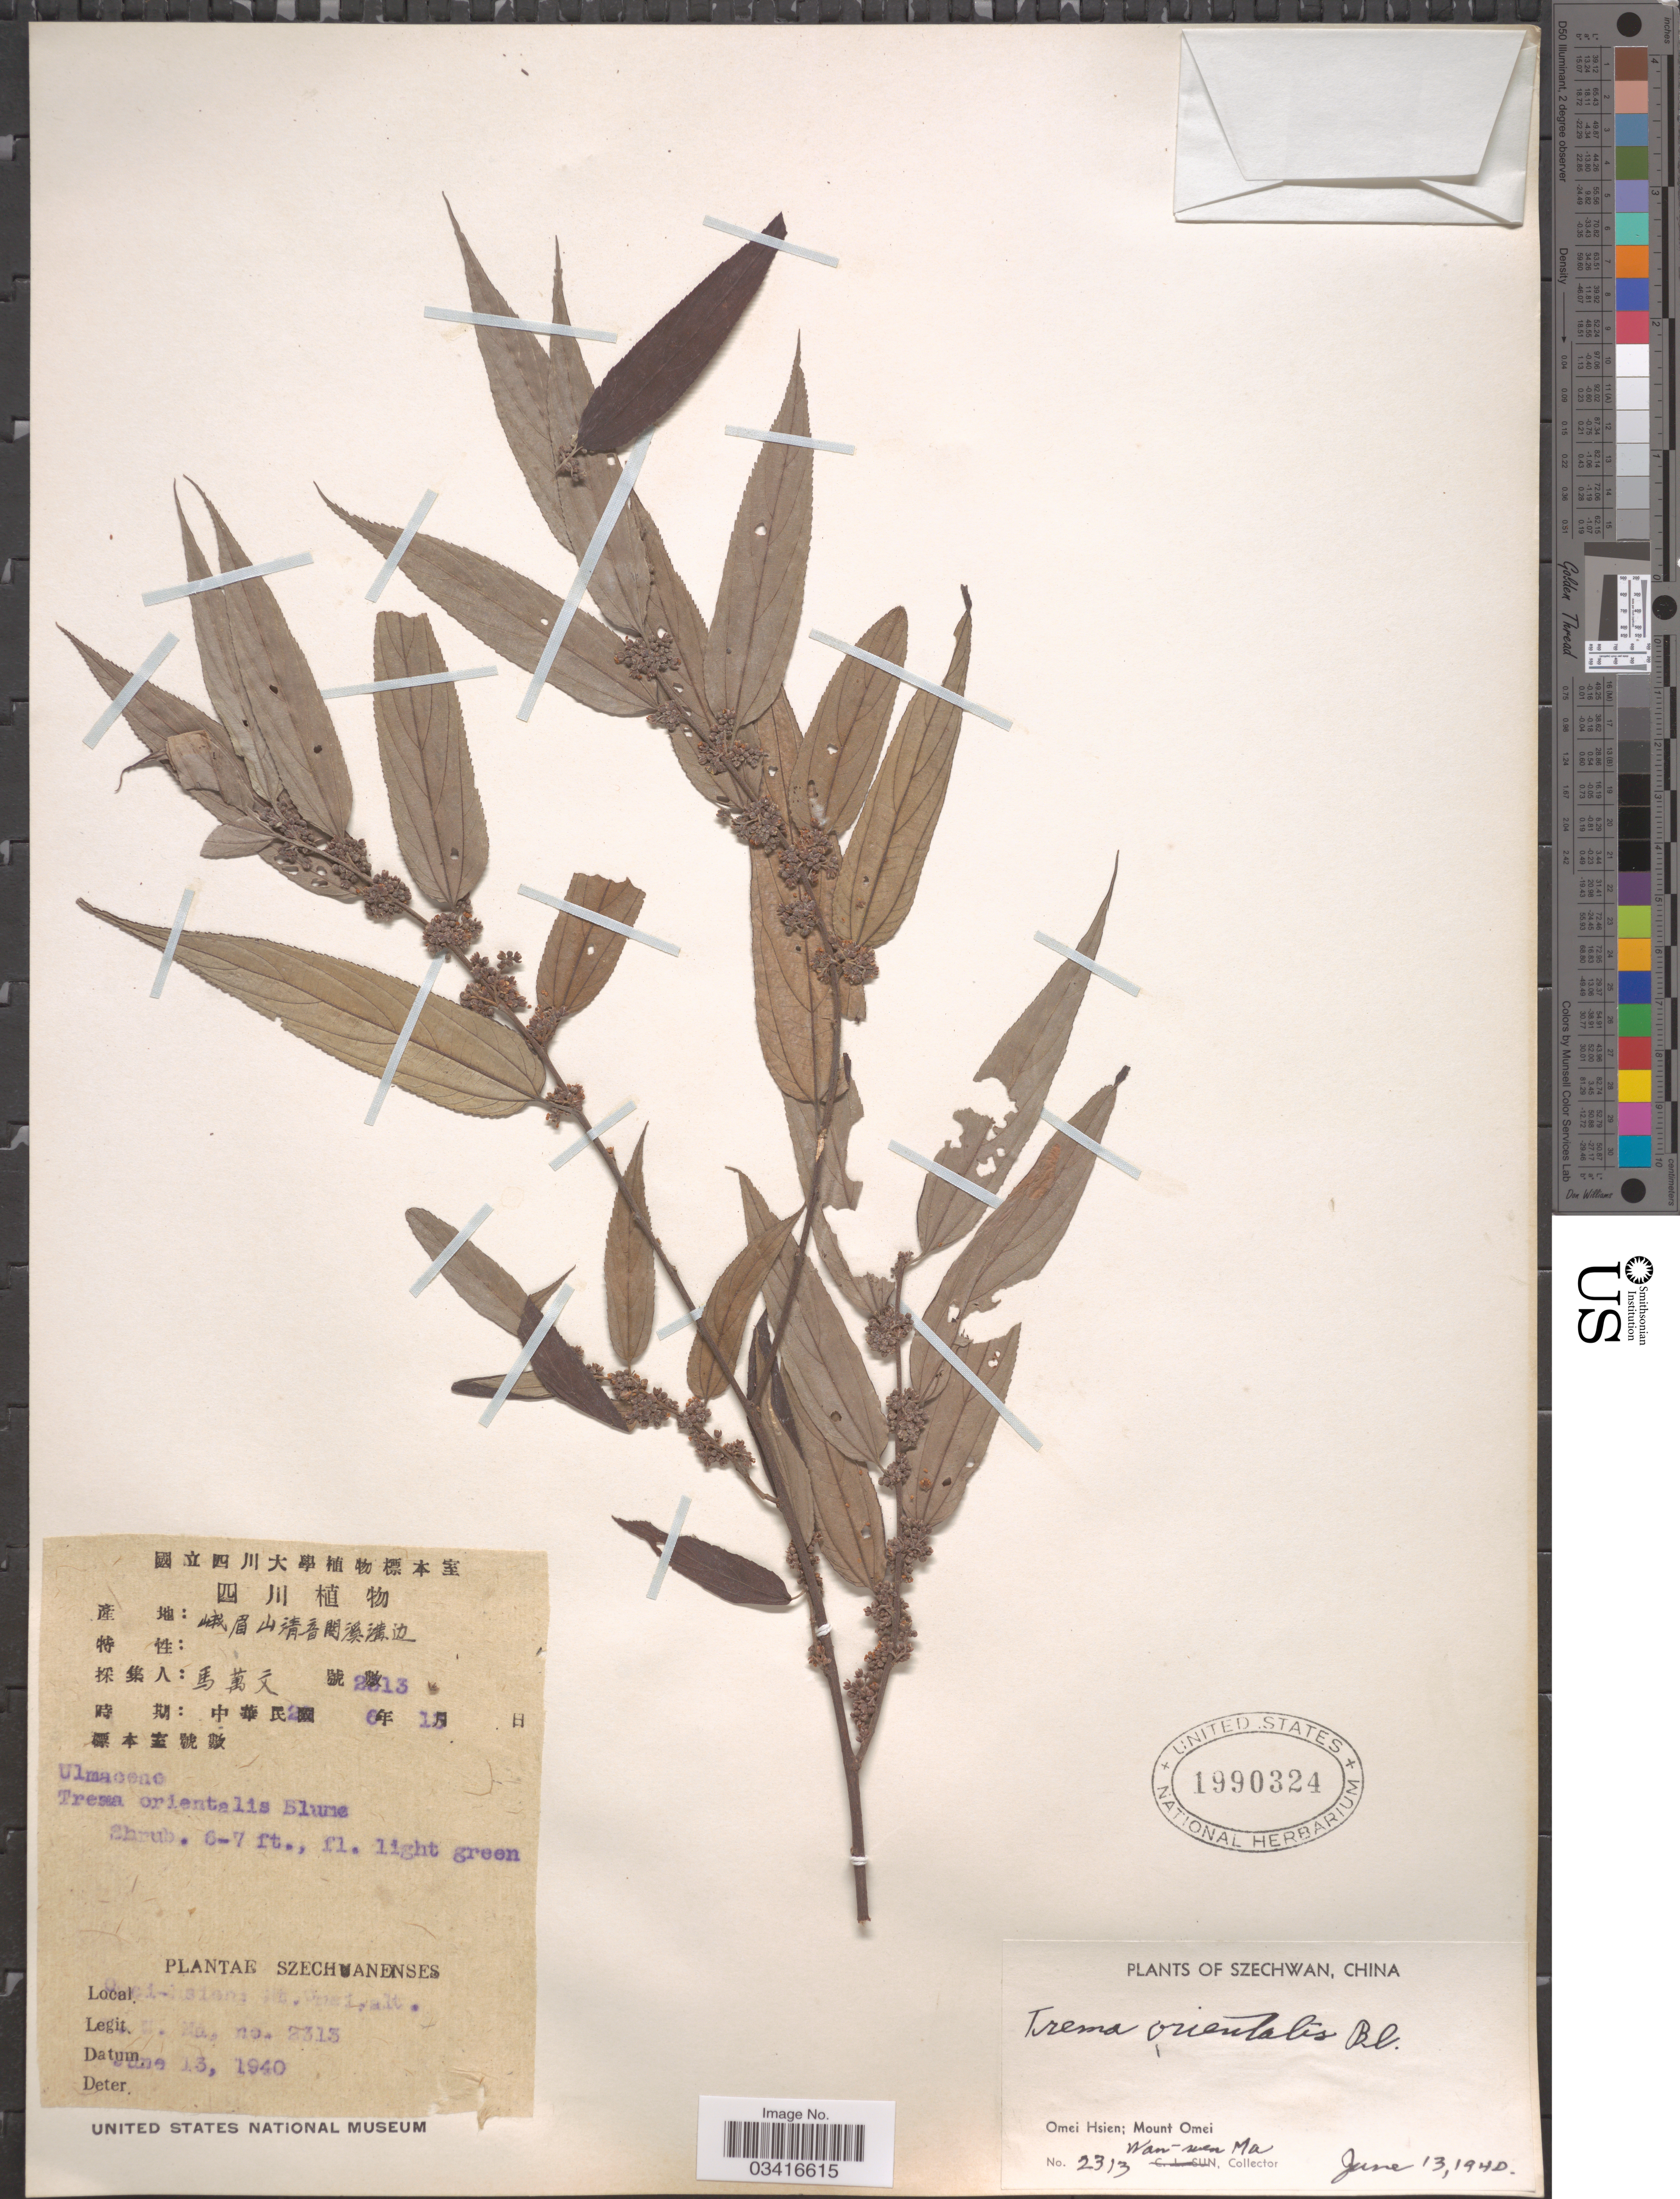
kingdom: Plantae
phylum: Tracheophyta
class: Magnoliopsida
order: Rosales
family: Cannabaceae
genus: Trema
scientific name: Trema orientale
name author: (L.) Blume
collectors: W. Ma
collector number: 2313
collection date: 1940-06-13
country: China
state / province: Sichuan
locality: Szechwan. Omei Hsien; Mount Omei.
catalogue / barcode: US 1990324